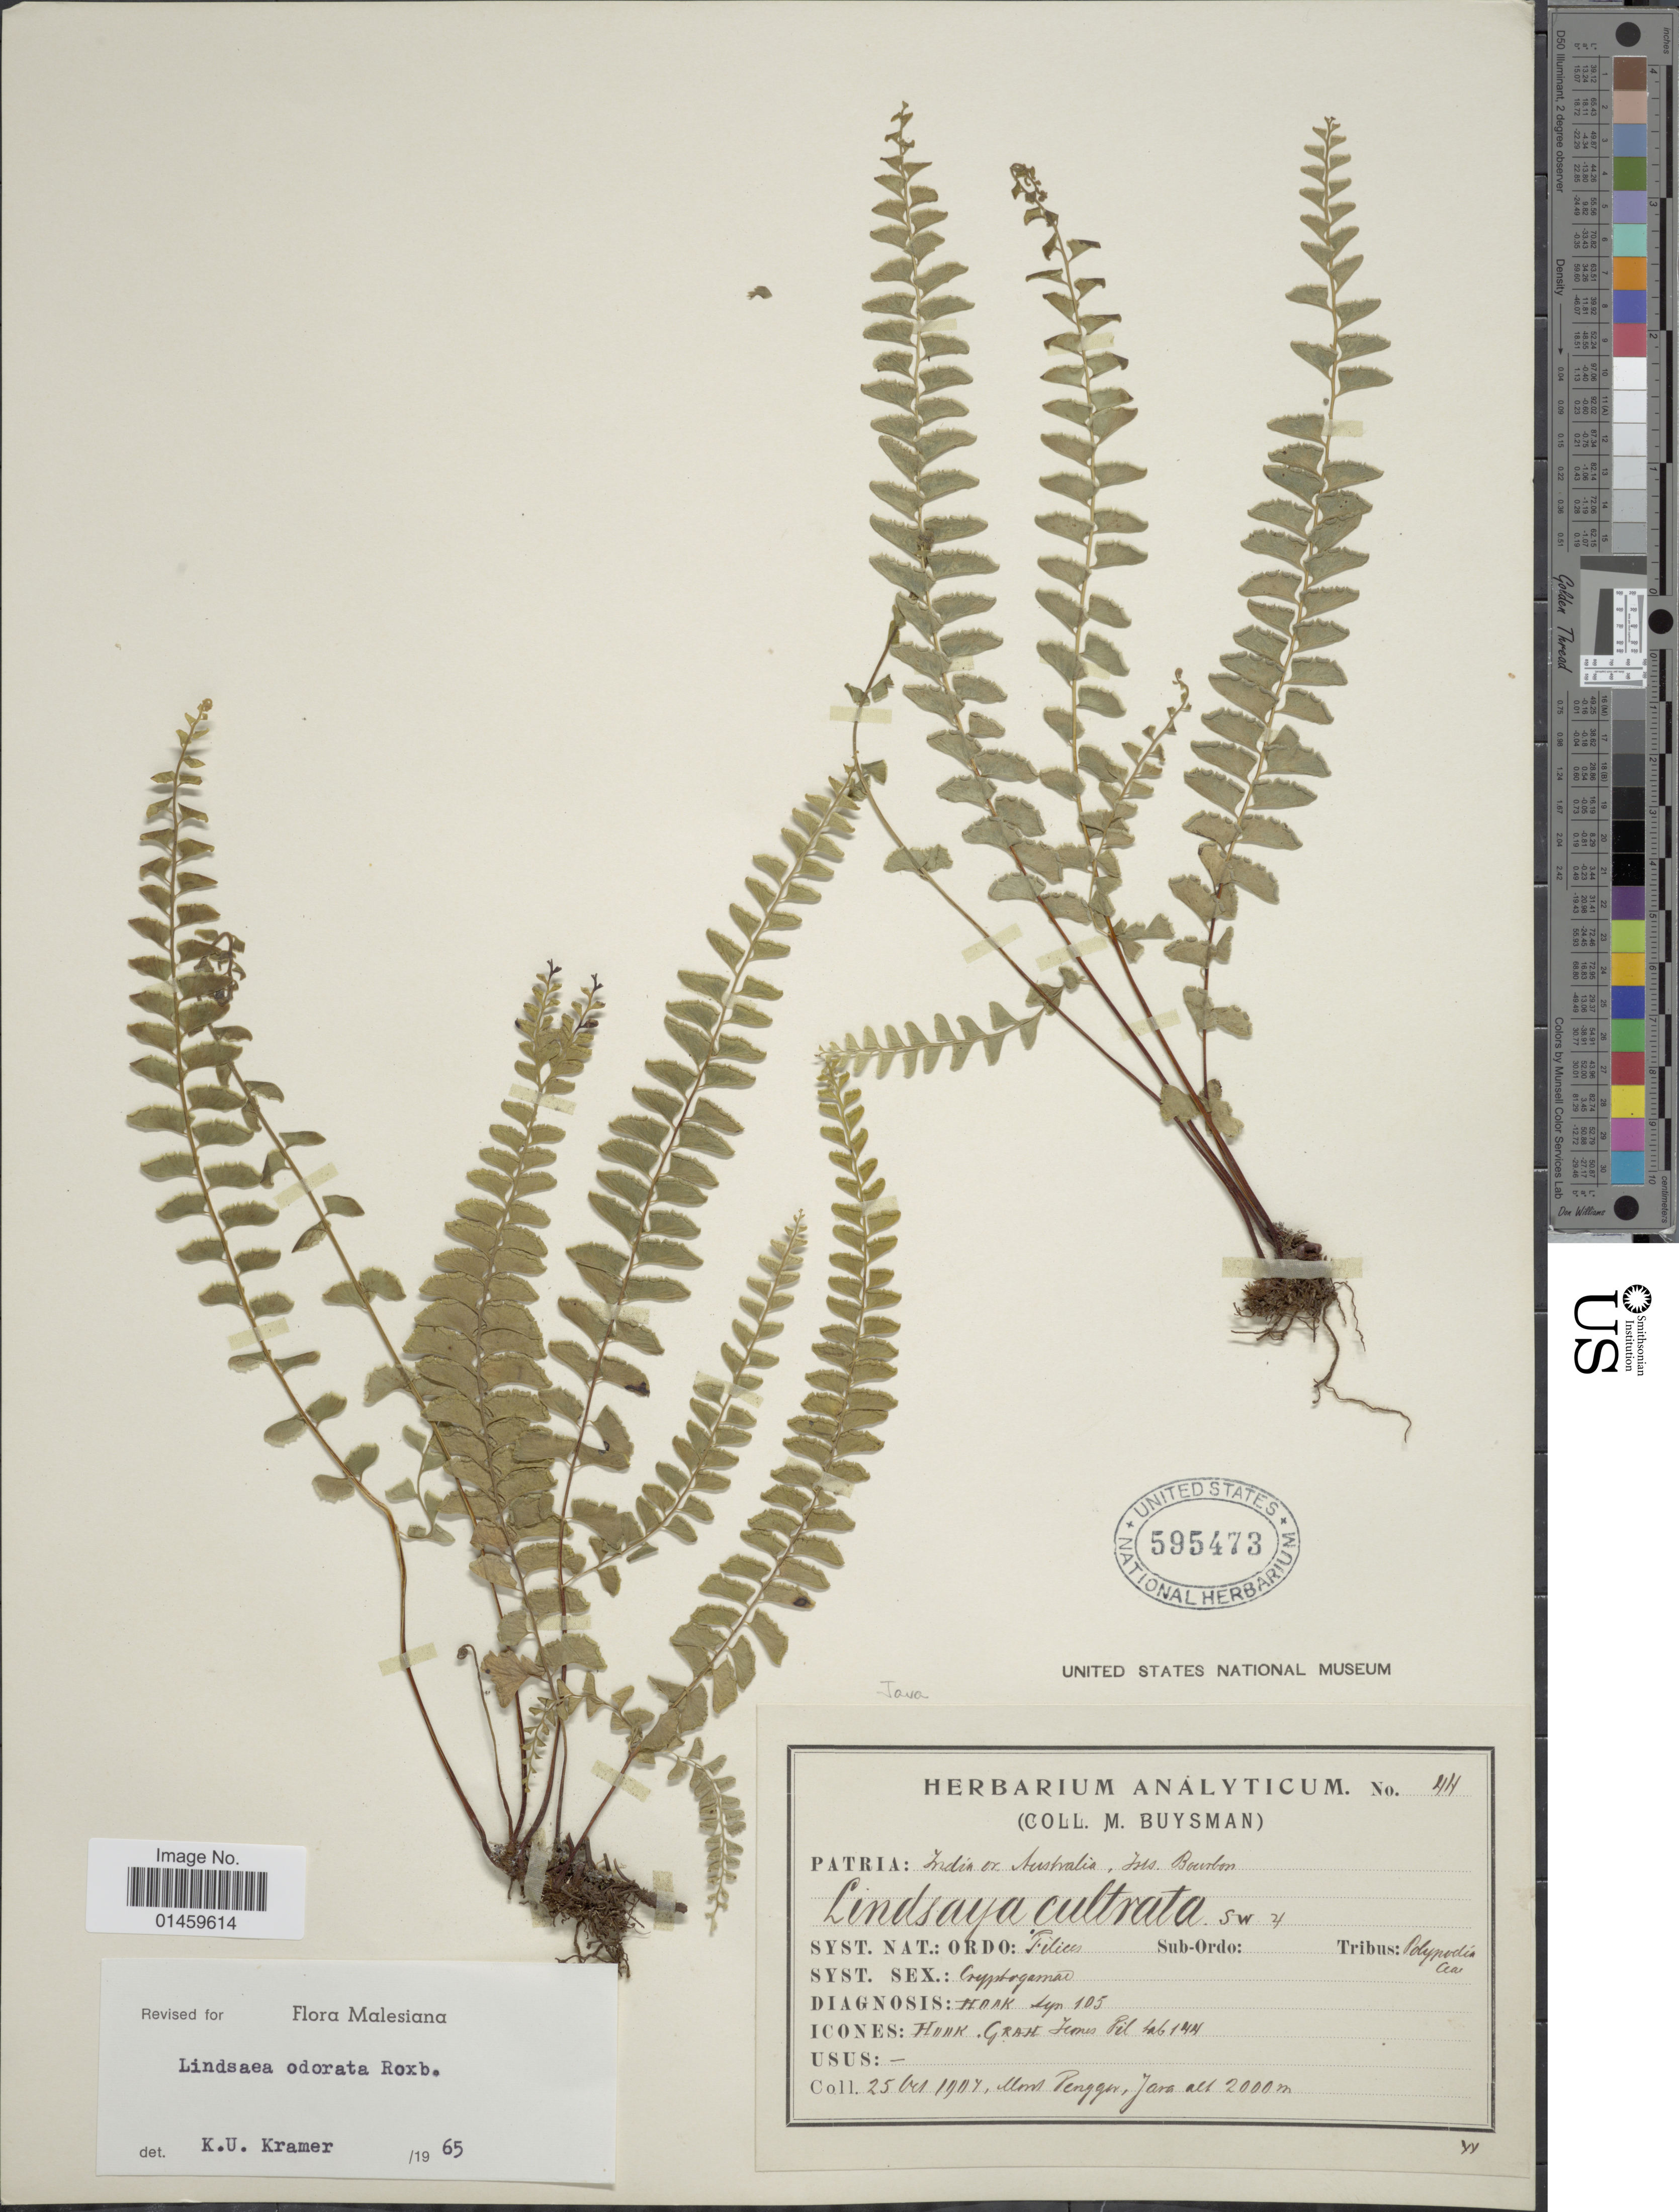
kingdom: Plantae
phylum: Tracheophyta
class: Polypodiopsida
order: Polypodiales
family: Lindsaeaceae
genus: Lindsaea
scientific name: Lindsaea odorata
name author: Roxb.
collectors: M. Buysman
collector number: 414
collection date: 1904-10-25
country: Indonesia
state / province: Java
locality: Patria: India oc. Australia, Ins. Bourton. Mont Penggar, Java. [interpreted]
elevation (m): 2000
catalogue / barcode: US 595473